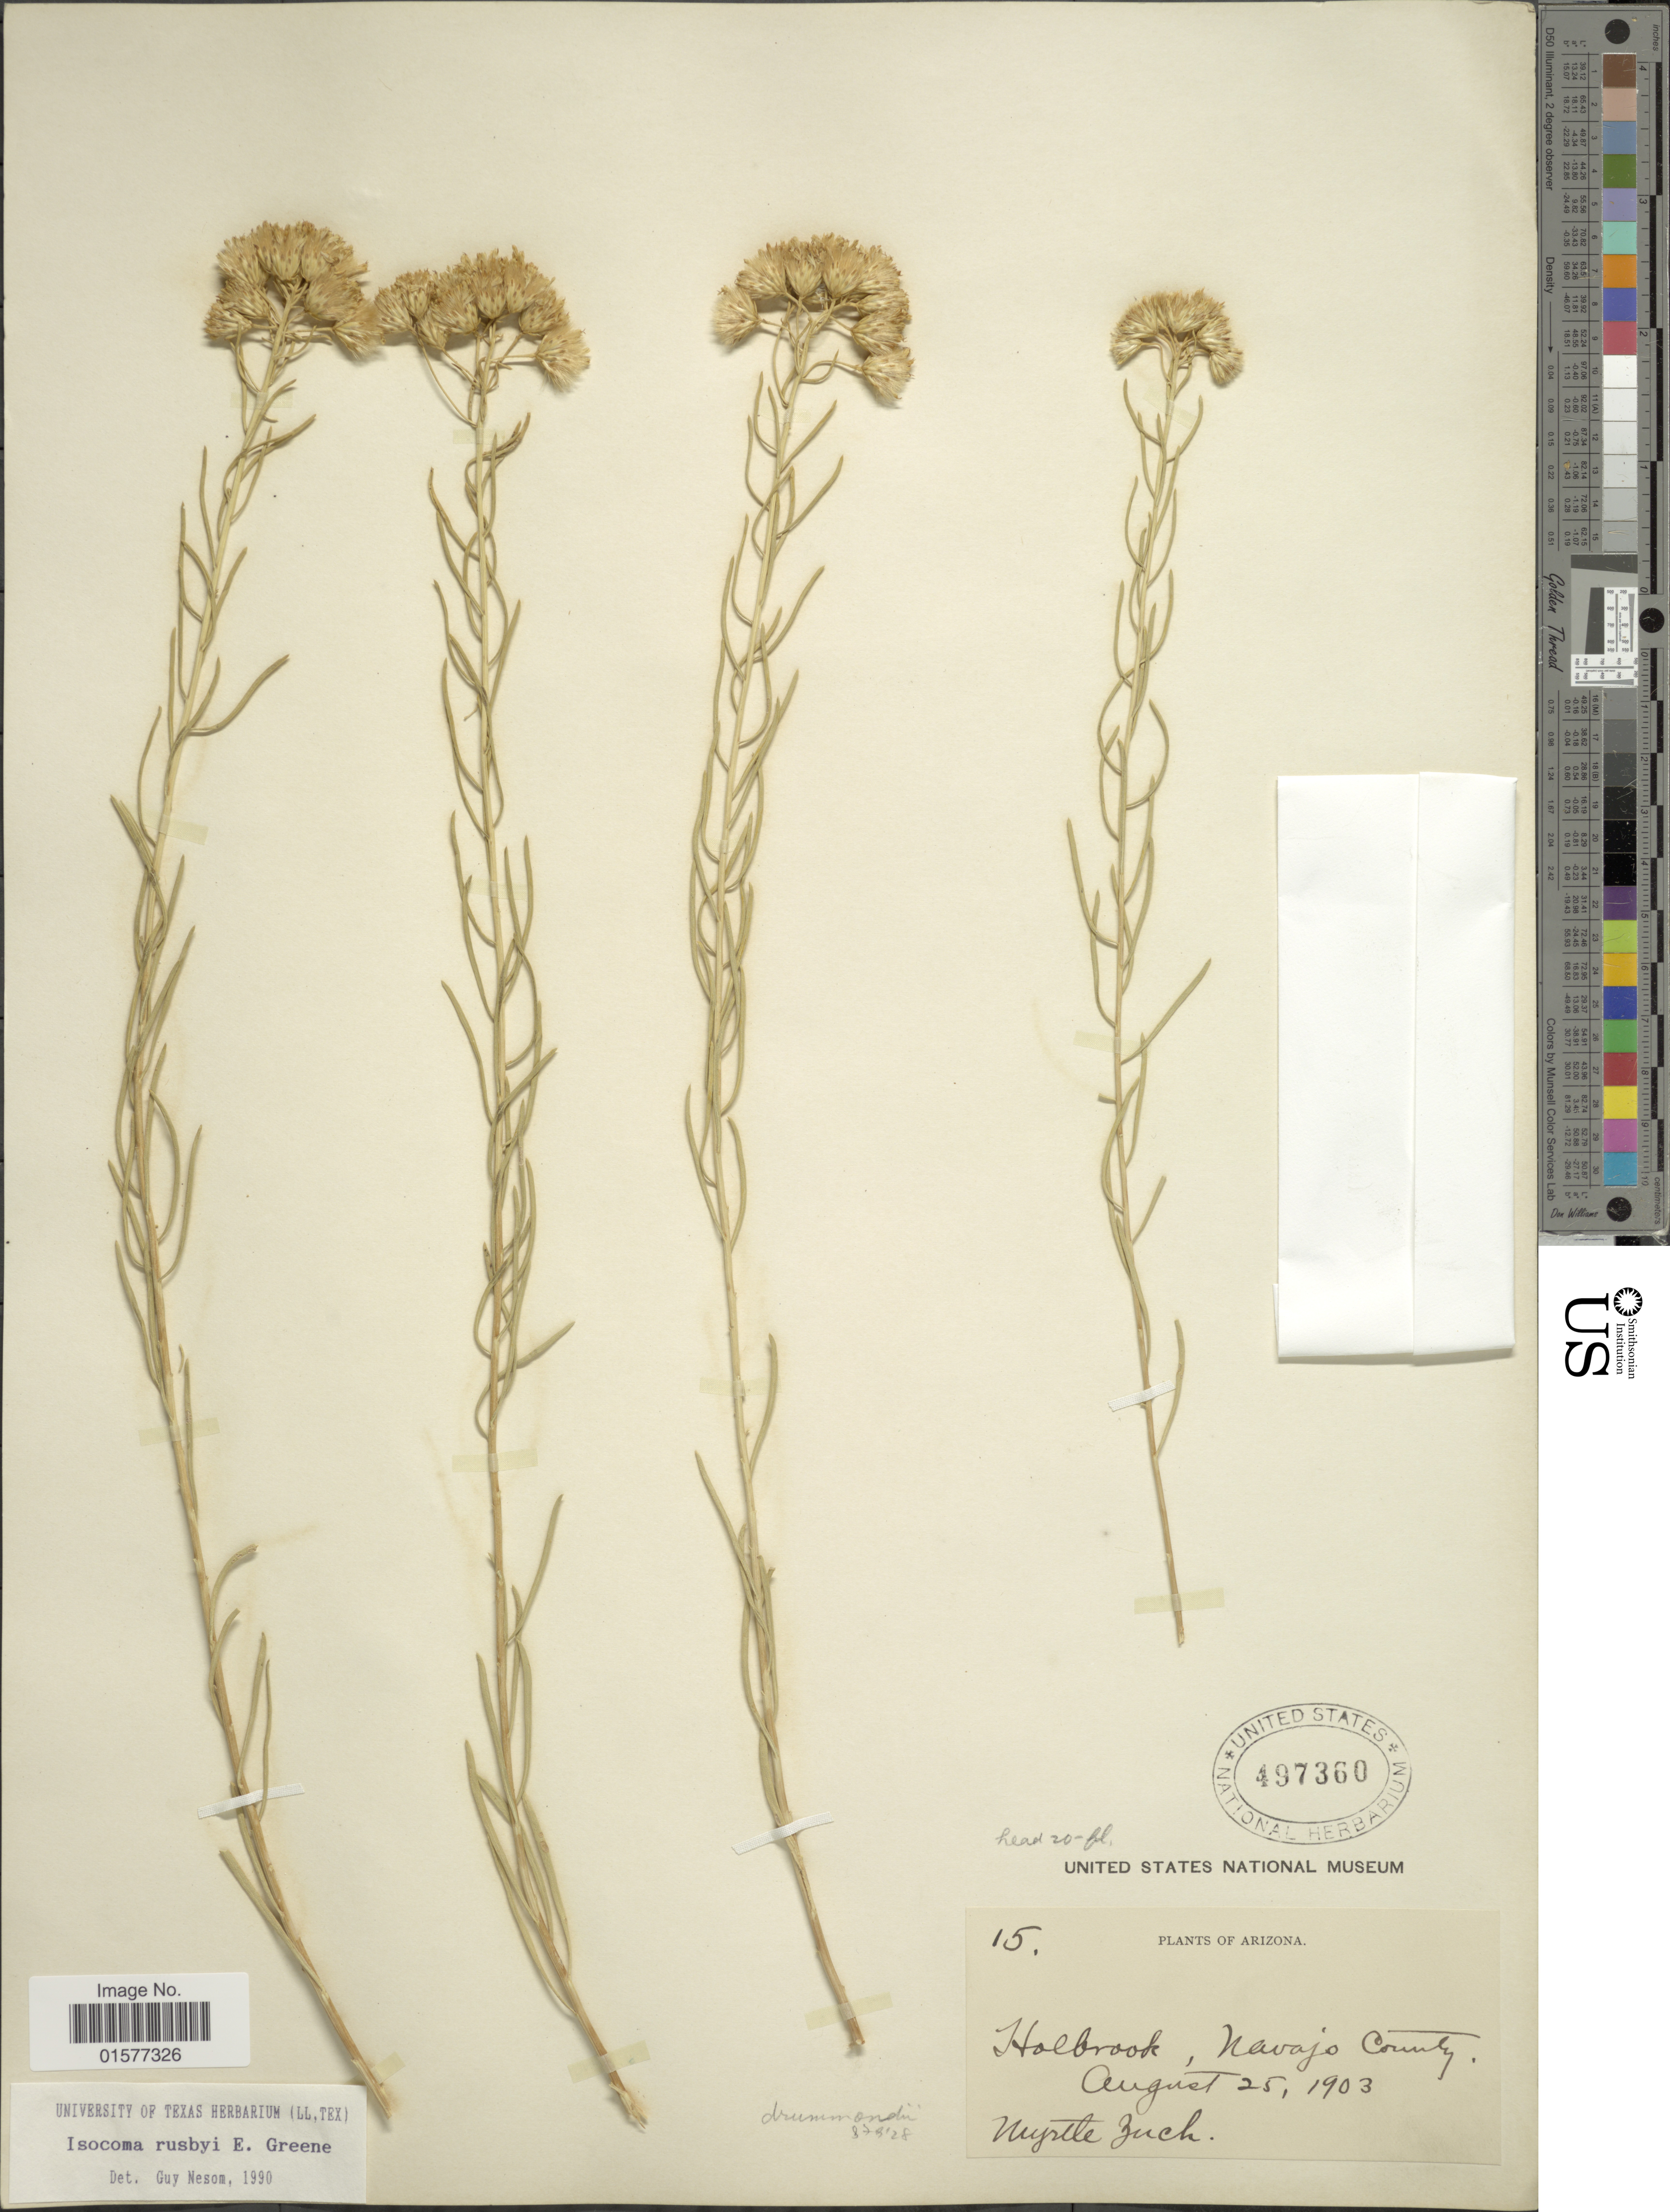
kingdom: Plantae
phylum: Tracheophyta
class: Magnoliopsida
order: Asterales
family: Asteraceae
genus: Isocoma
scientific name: Isocoma rusbyi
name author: Greene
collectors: M. Zuck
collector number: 15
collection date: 1903-08-25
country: United States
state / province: Arizona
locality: Holbrook, Navajo County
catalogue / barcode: US 497360